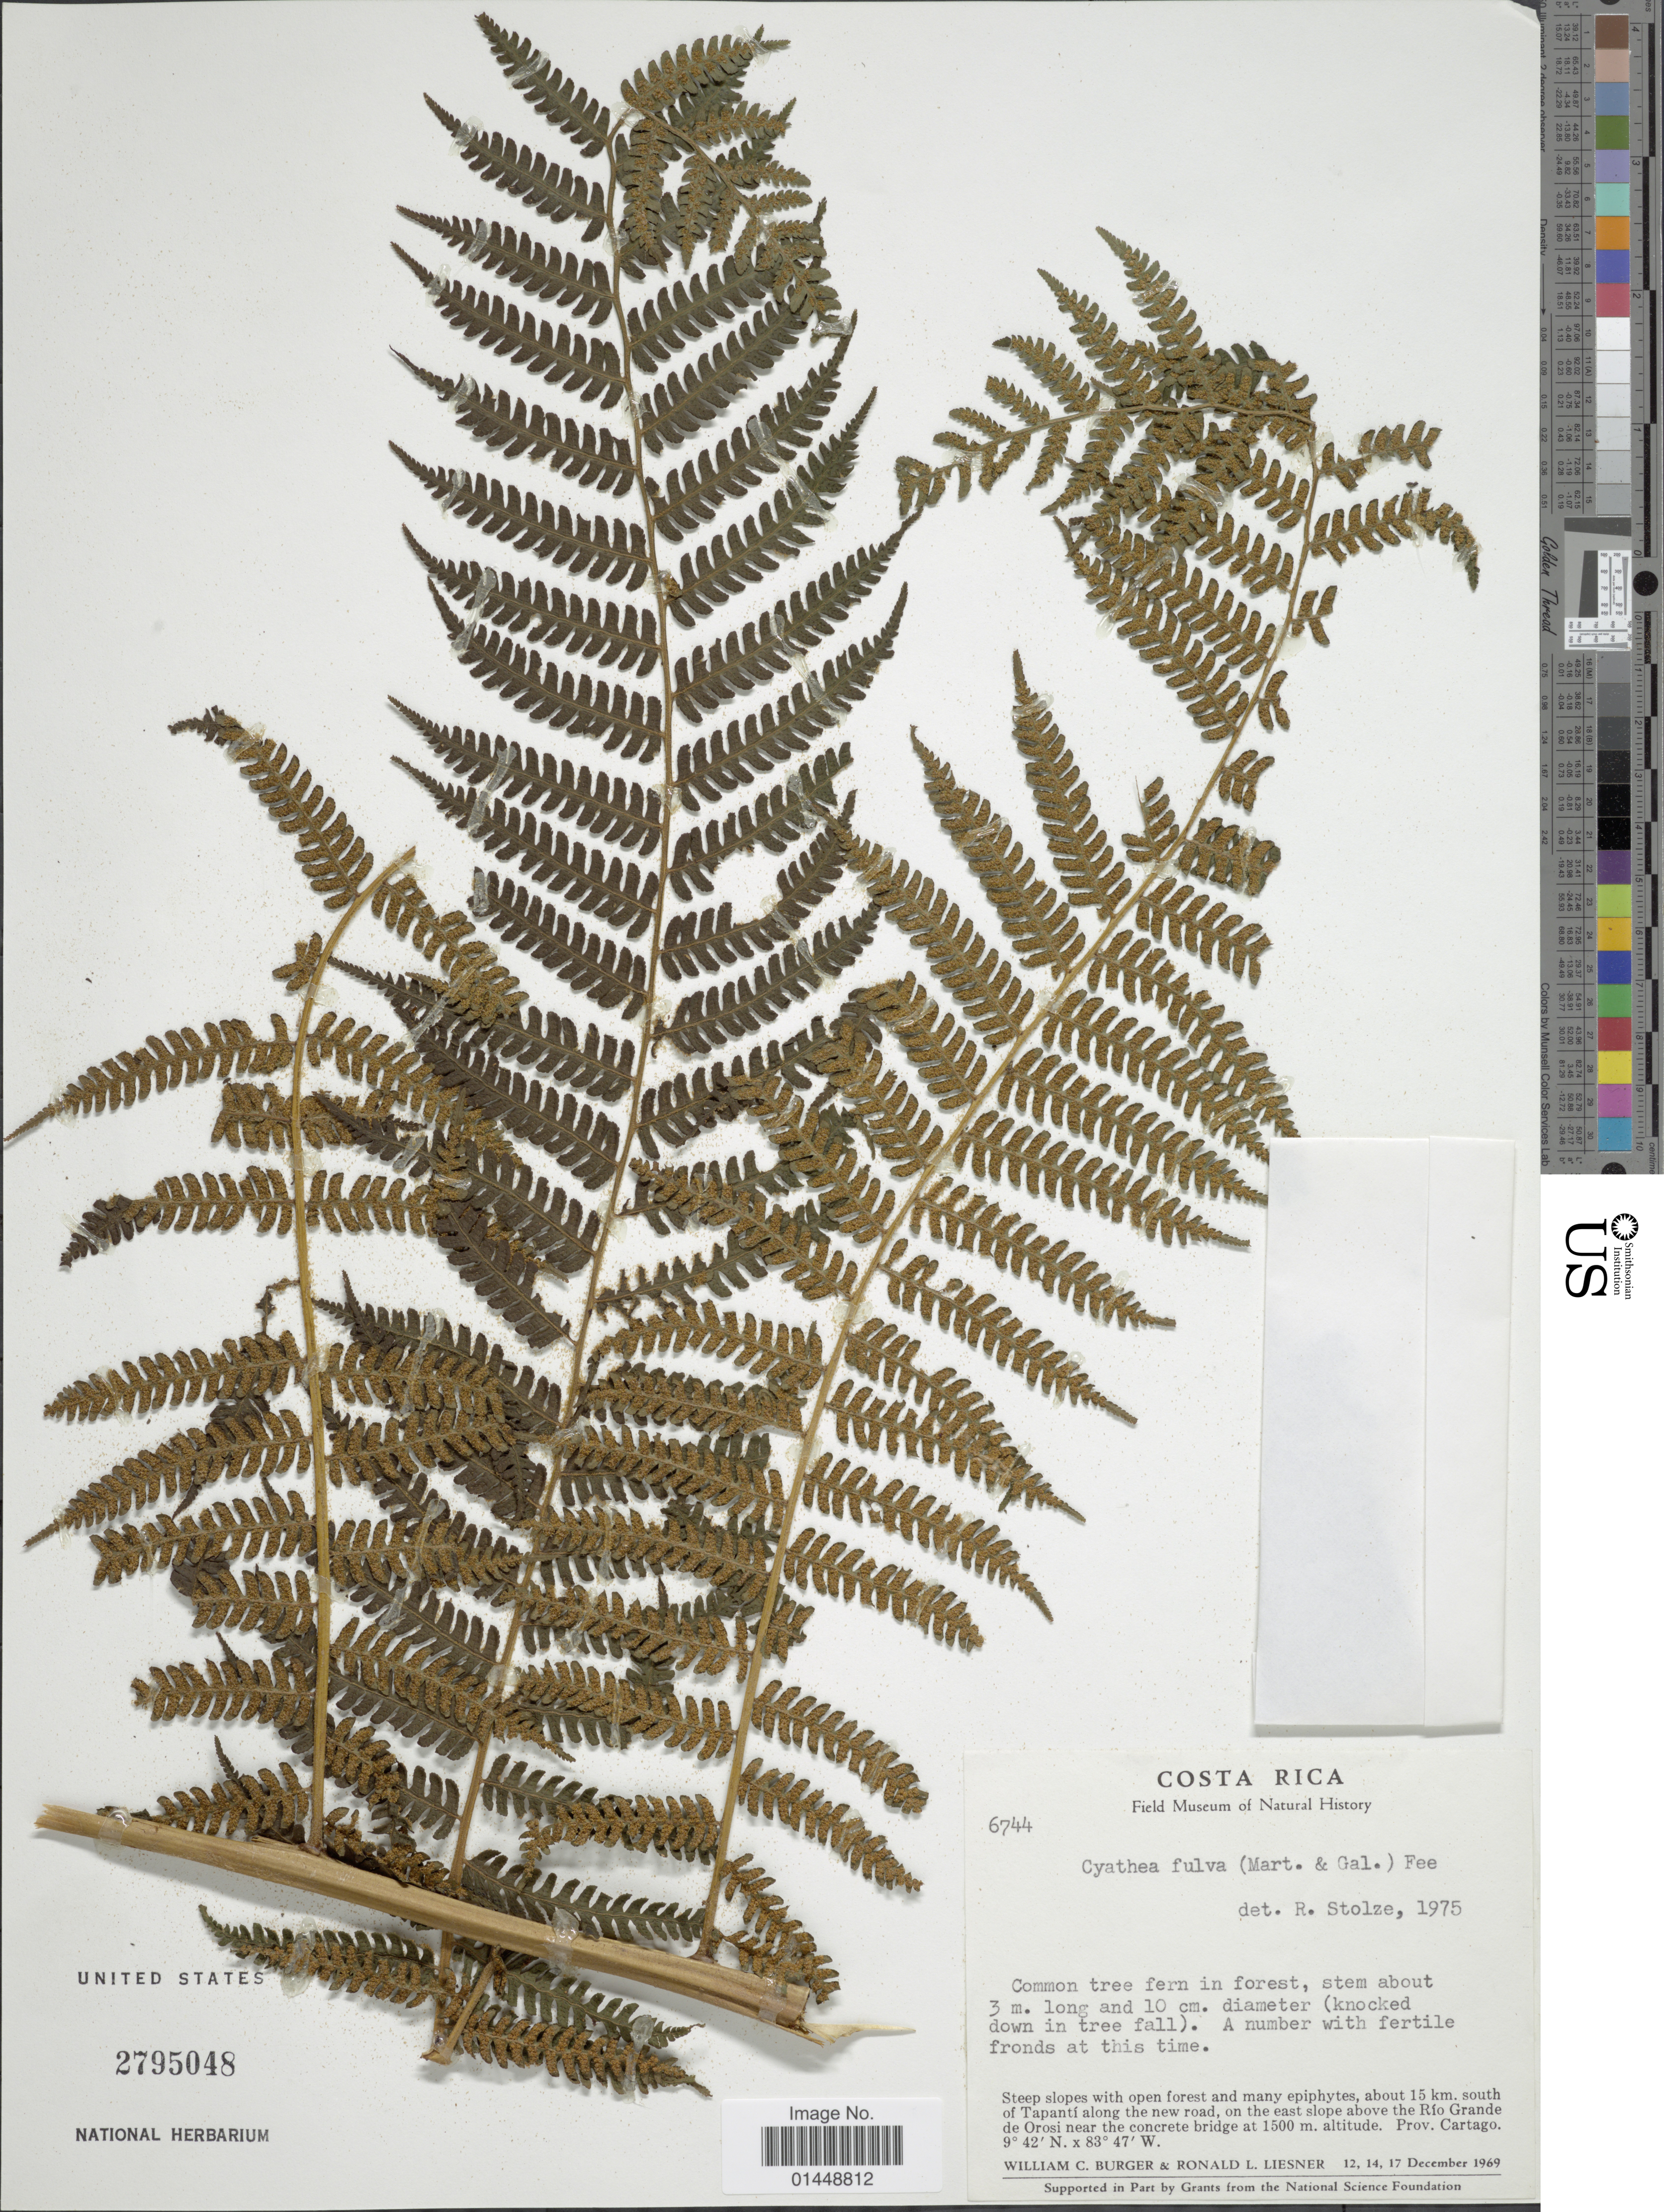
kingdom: Plantae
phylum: Tracheophyta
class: Polypodiopsida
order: Cyatheales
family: Cyatheaceae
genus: Cyathea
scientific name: Cyathea fulva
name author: (M. Martens & Galeotti) Fée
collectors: W. Burger & R. L. Liesner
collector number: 6744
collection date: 1969-12-12/1969-12-17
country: Costa Rica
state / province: Cartago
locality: Steep slopes with open forest and many epiphytes, about 15 km. south of Tapantí along the new road, on the east slope above the Río Grande de Orosi near the concrete bridge. Prov. Cartago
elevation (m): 1500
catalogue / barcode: US 2795048